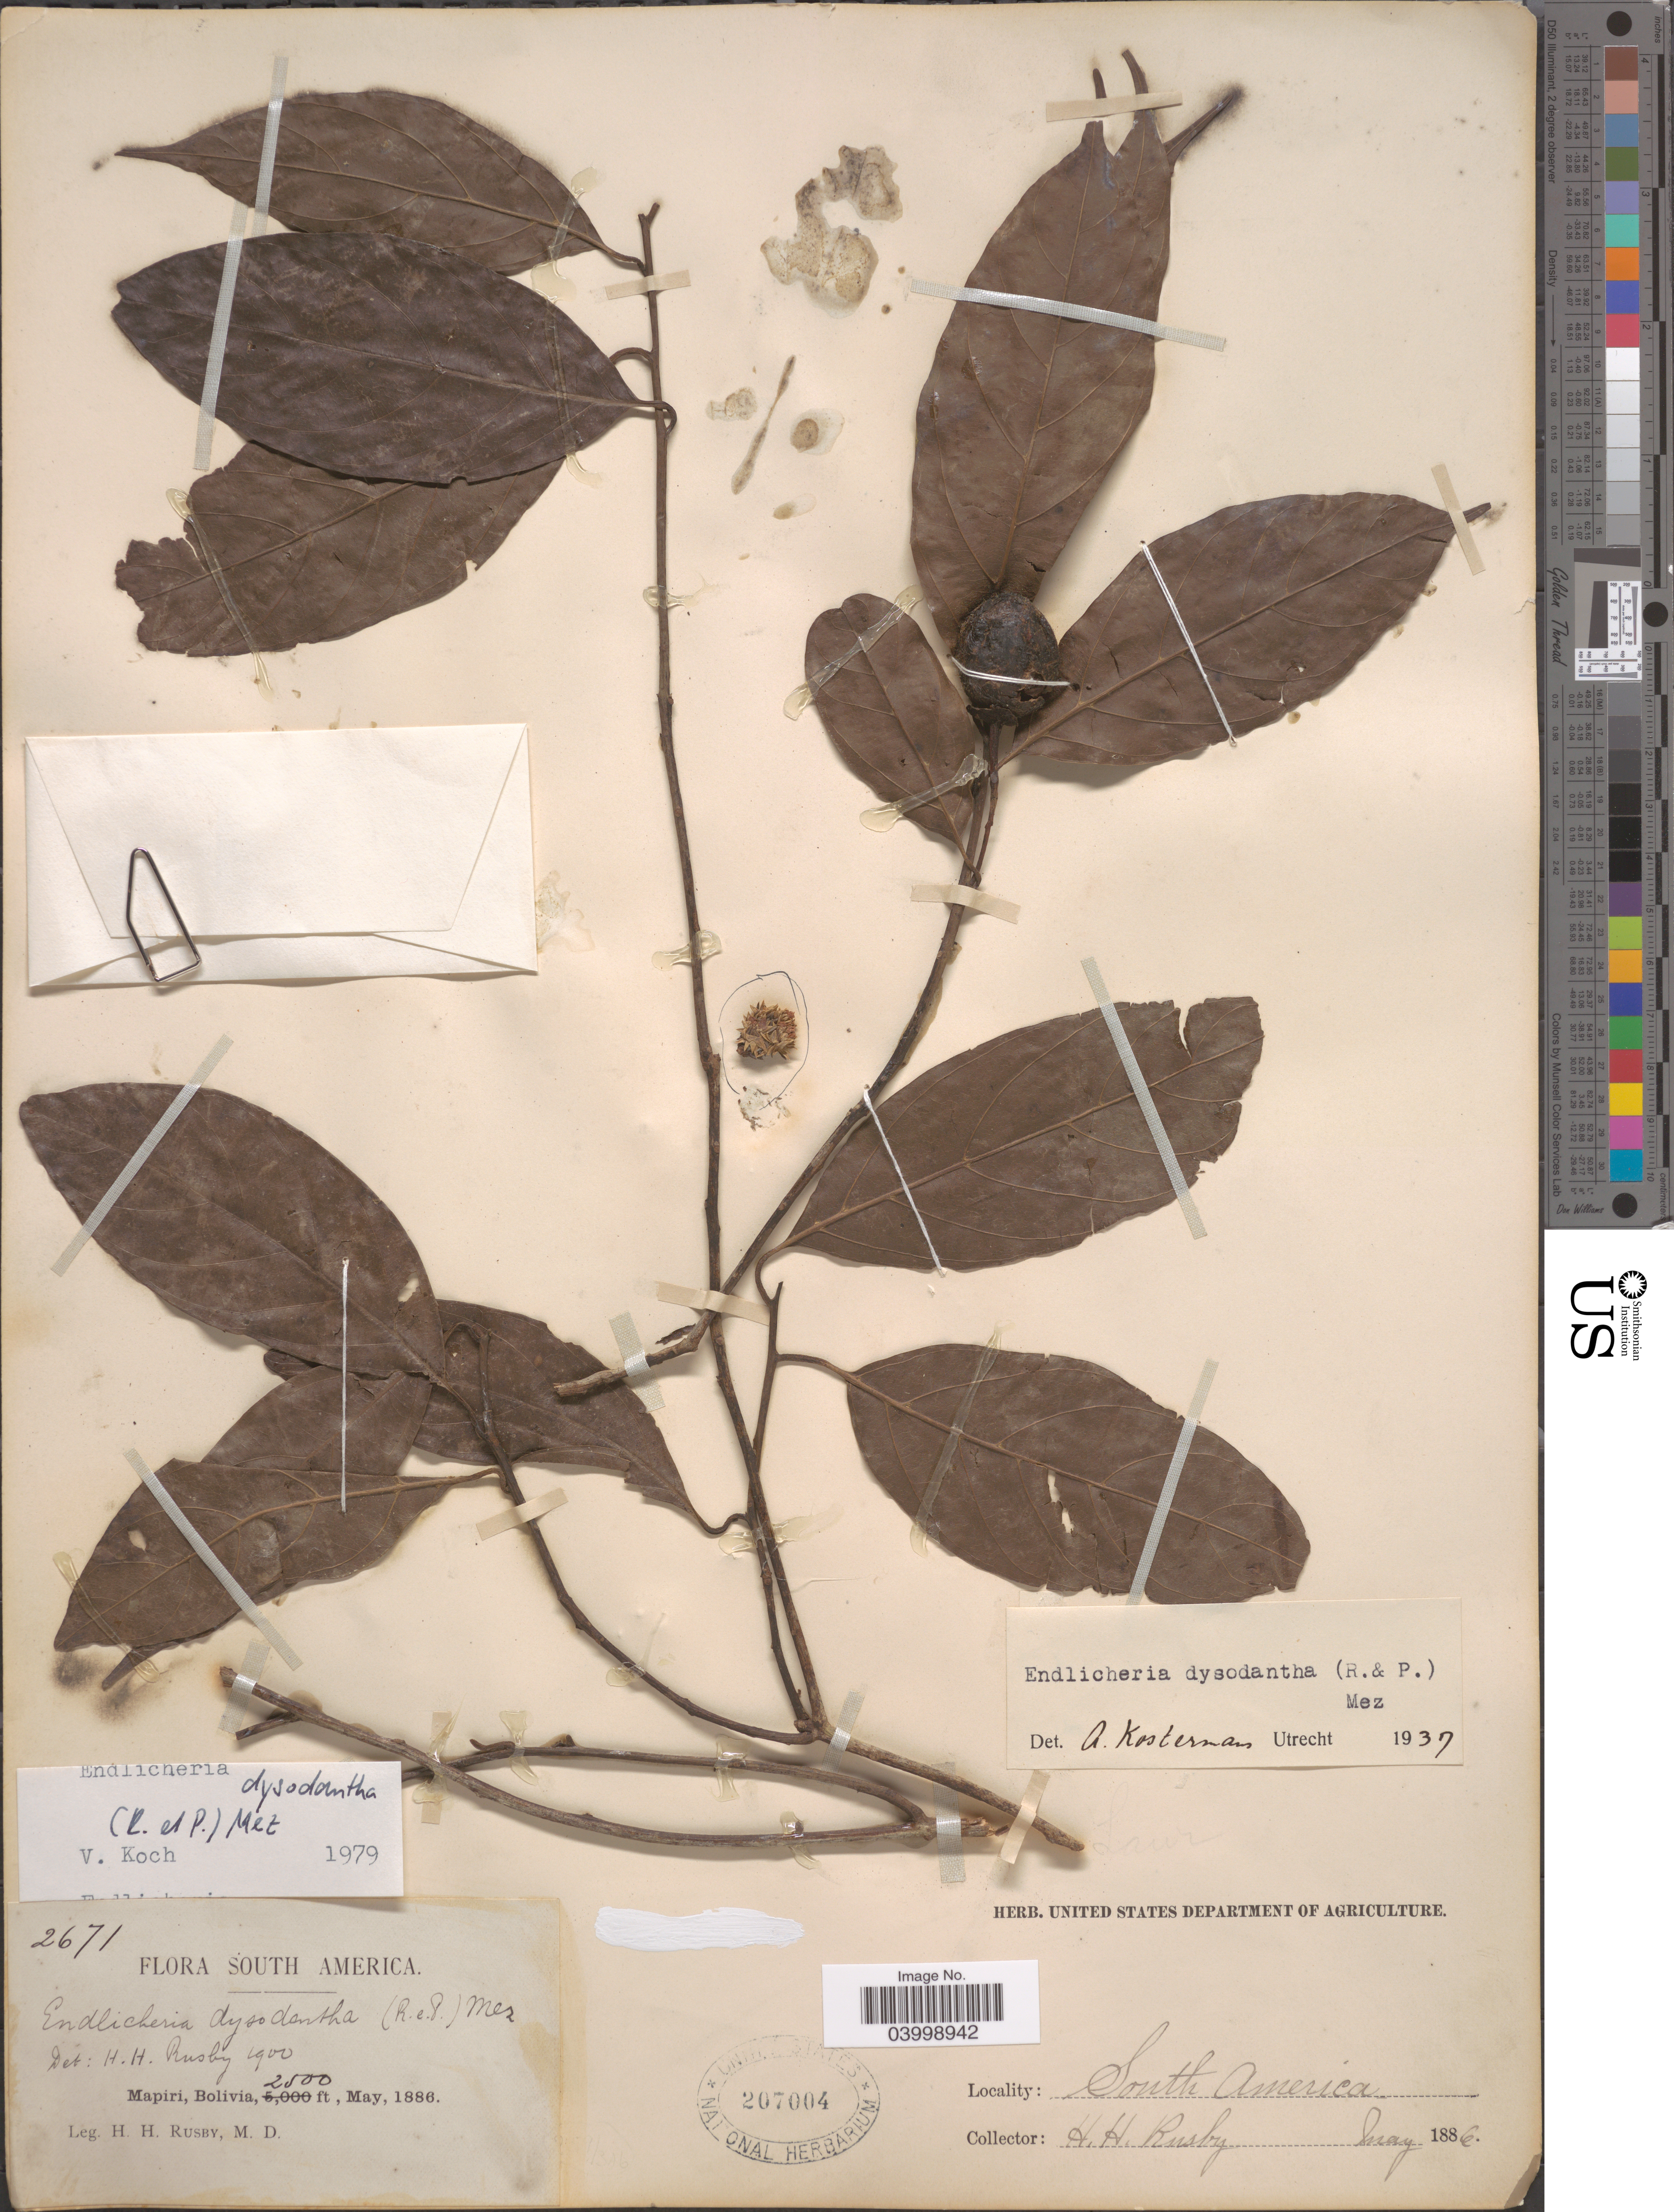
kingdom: Plantae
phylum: Tracheophyta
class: Magnoliopsida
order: Laurales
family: Lauraceae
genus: Endlicheria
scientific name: Endlicheria dysodantha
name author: Mez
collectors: H. H. Rusby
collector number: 2671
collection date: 1886-05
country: Bolivia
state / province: La Páz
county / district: Larecaja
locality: Mapiri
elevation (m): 762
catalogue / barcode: US 207004